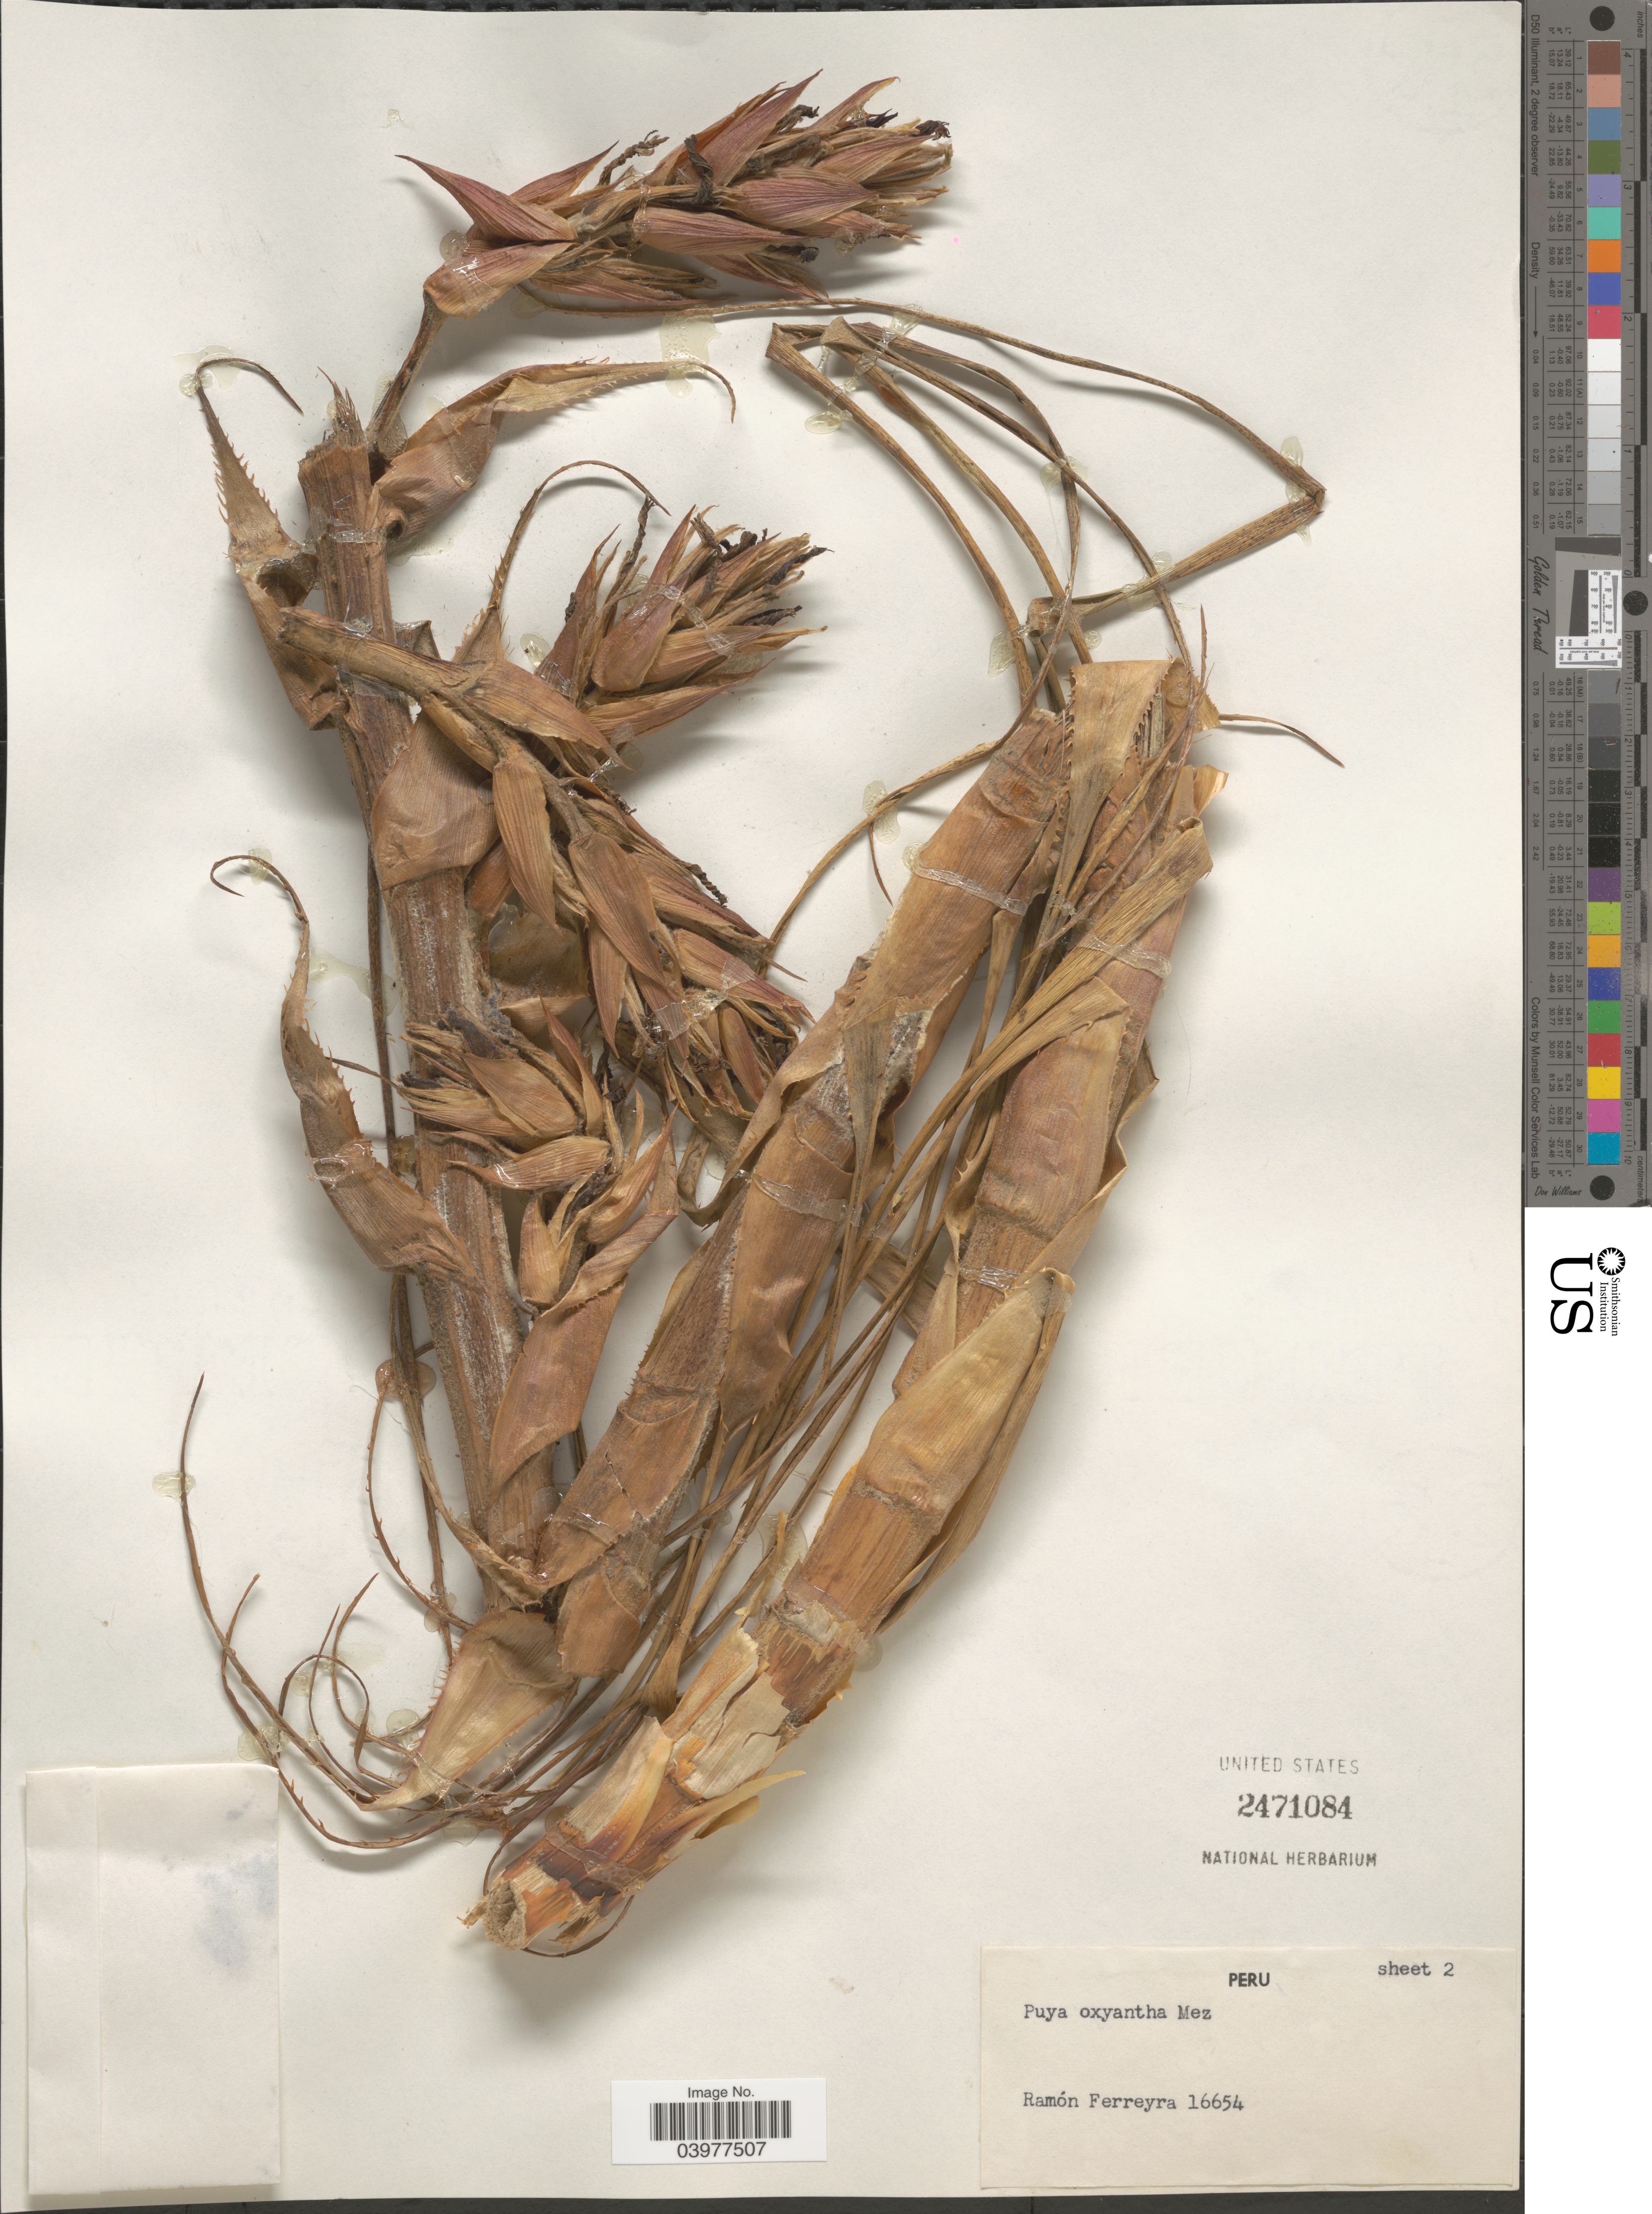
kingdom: Plantae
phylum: Tracheophyta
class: Liliopsida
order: Poales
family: Bromeliaceae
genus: Puya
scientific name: Puya oxyantha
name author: Mez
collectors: R. A. Ferreyra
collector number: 16654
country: Peru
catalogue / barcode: US 2471084